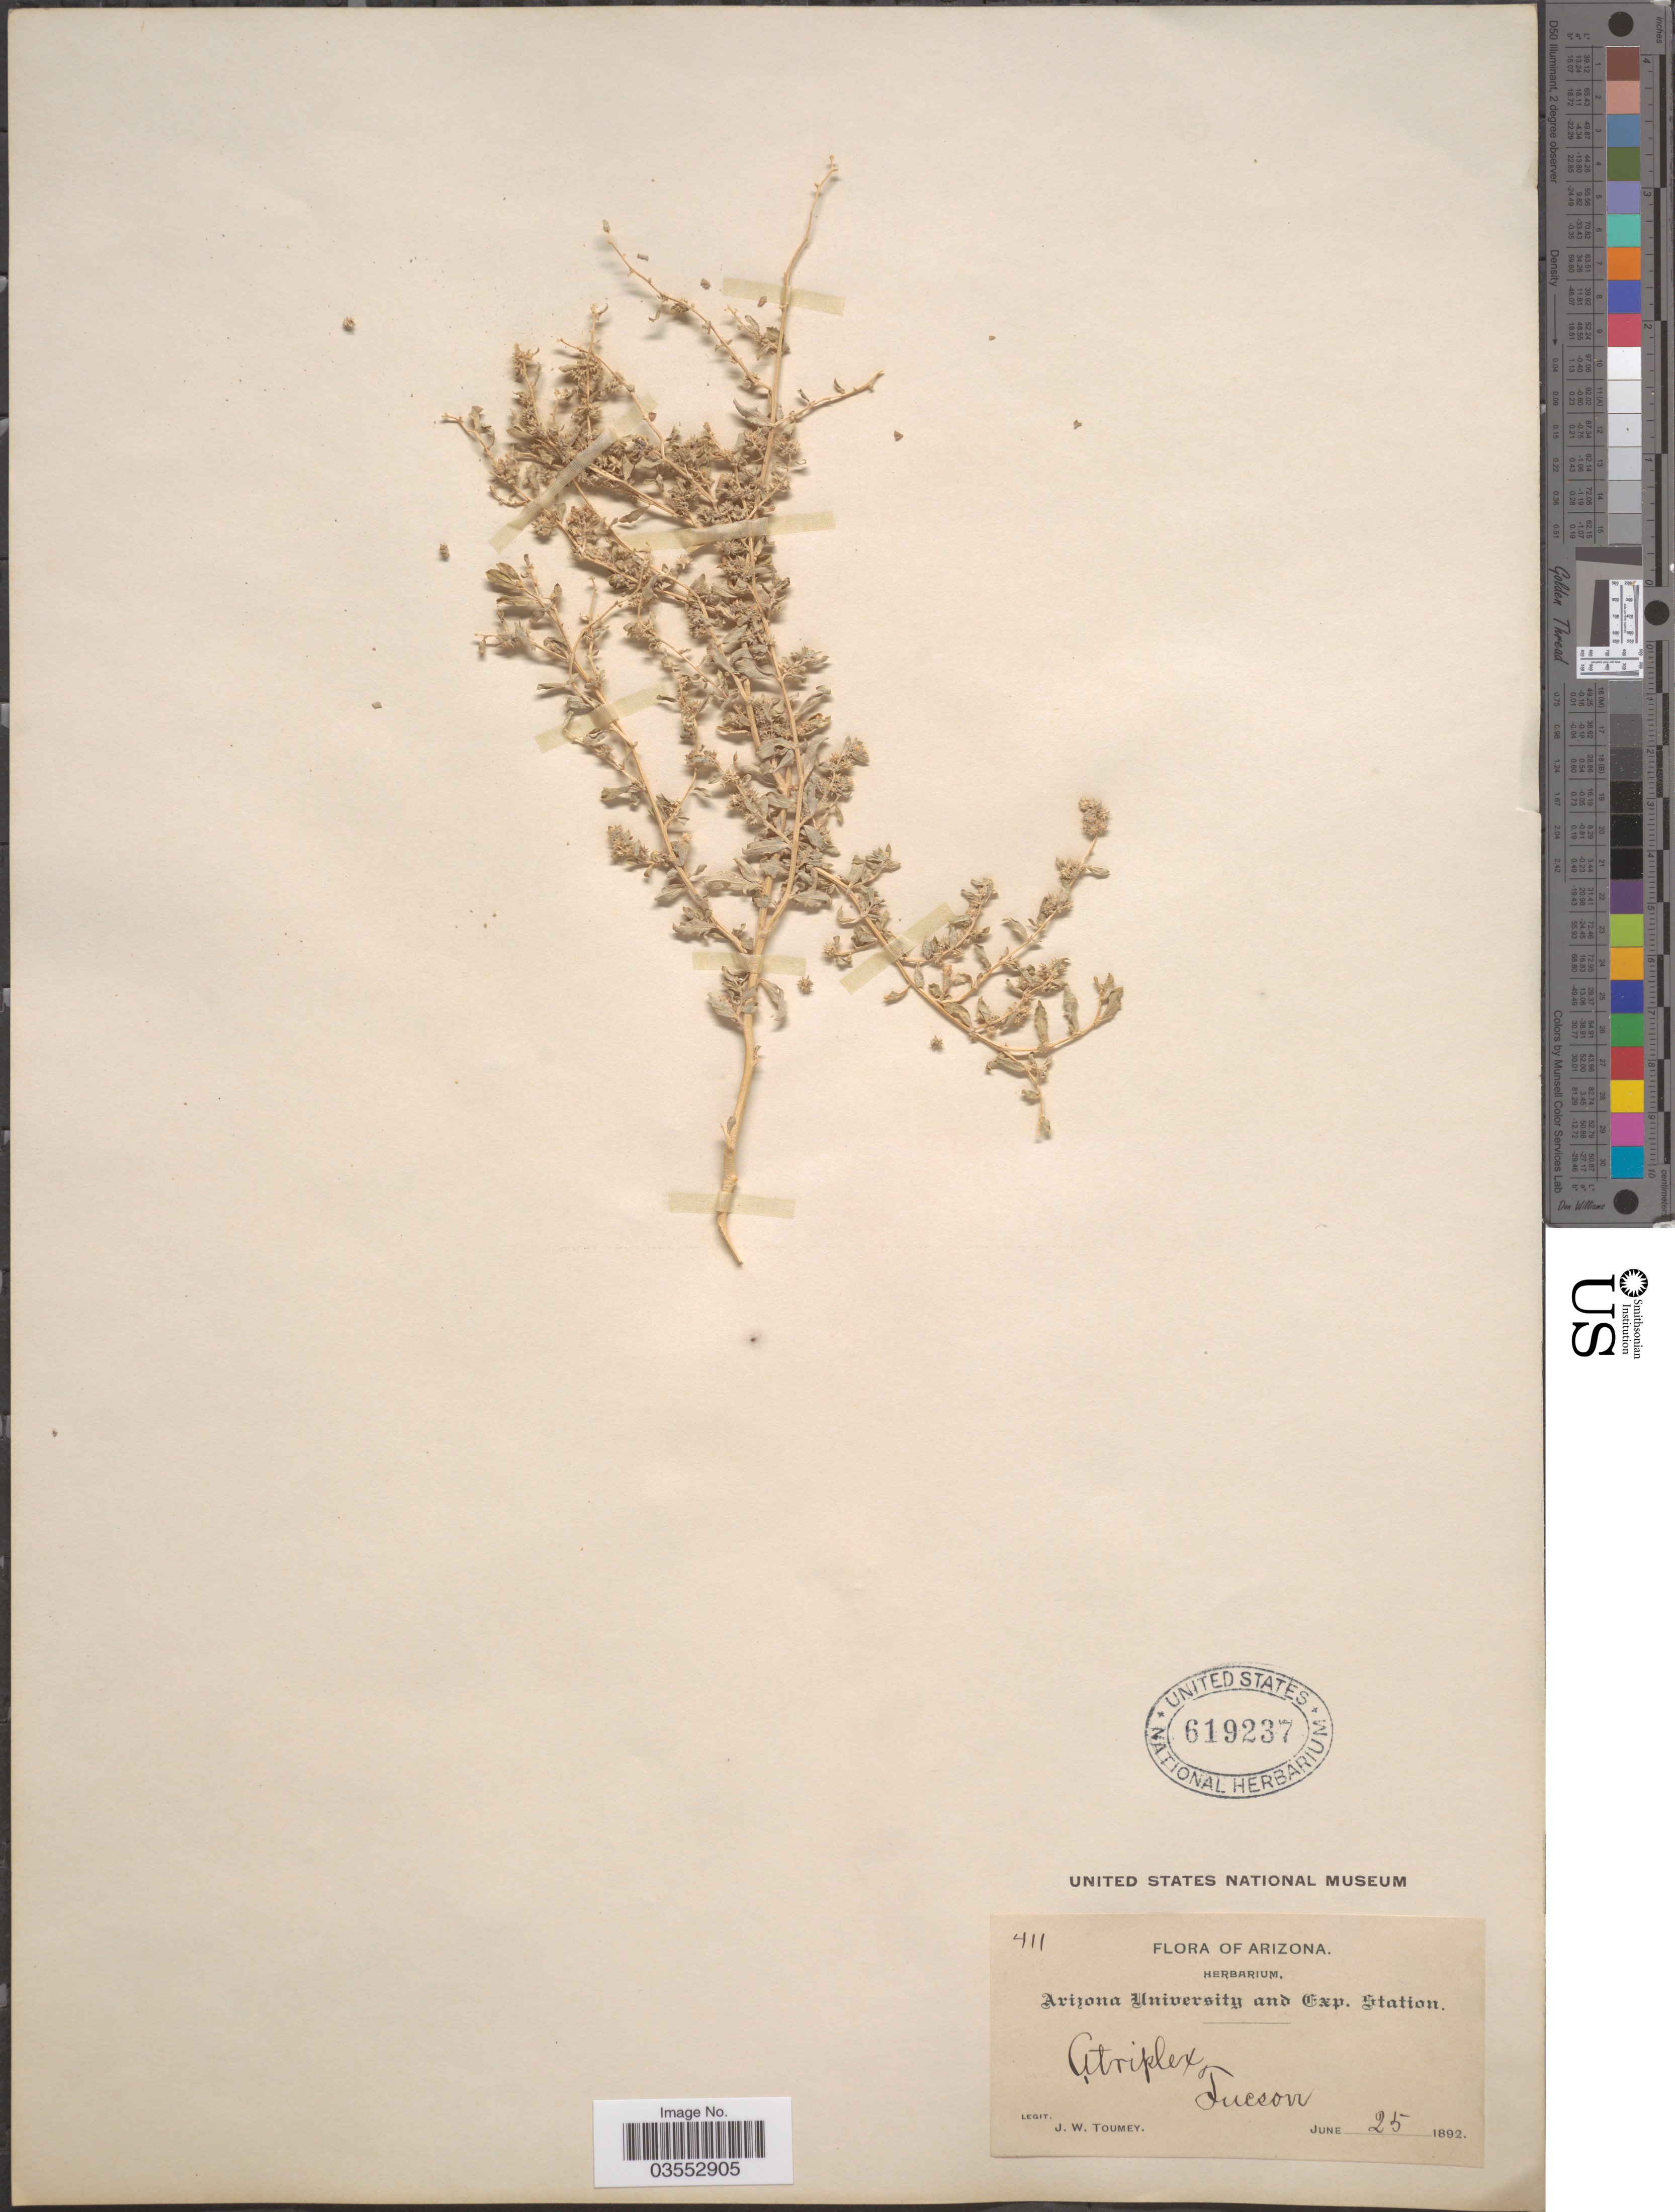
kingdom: Plantae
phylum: Tracheophyta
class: Magnoliopsida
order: Caryophyllales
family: Amaranthaceae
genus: Atriplex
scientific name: Atriplex thornberi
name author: (M.E. Jones) Standl.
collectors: J. W. Toumey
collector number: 411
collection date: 1892-06-25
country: United States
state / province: Arizona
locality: Tucson.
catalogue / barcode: US 619237